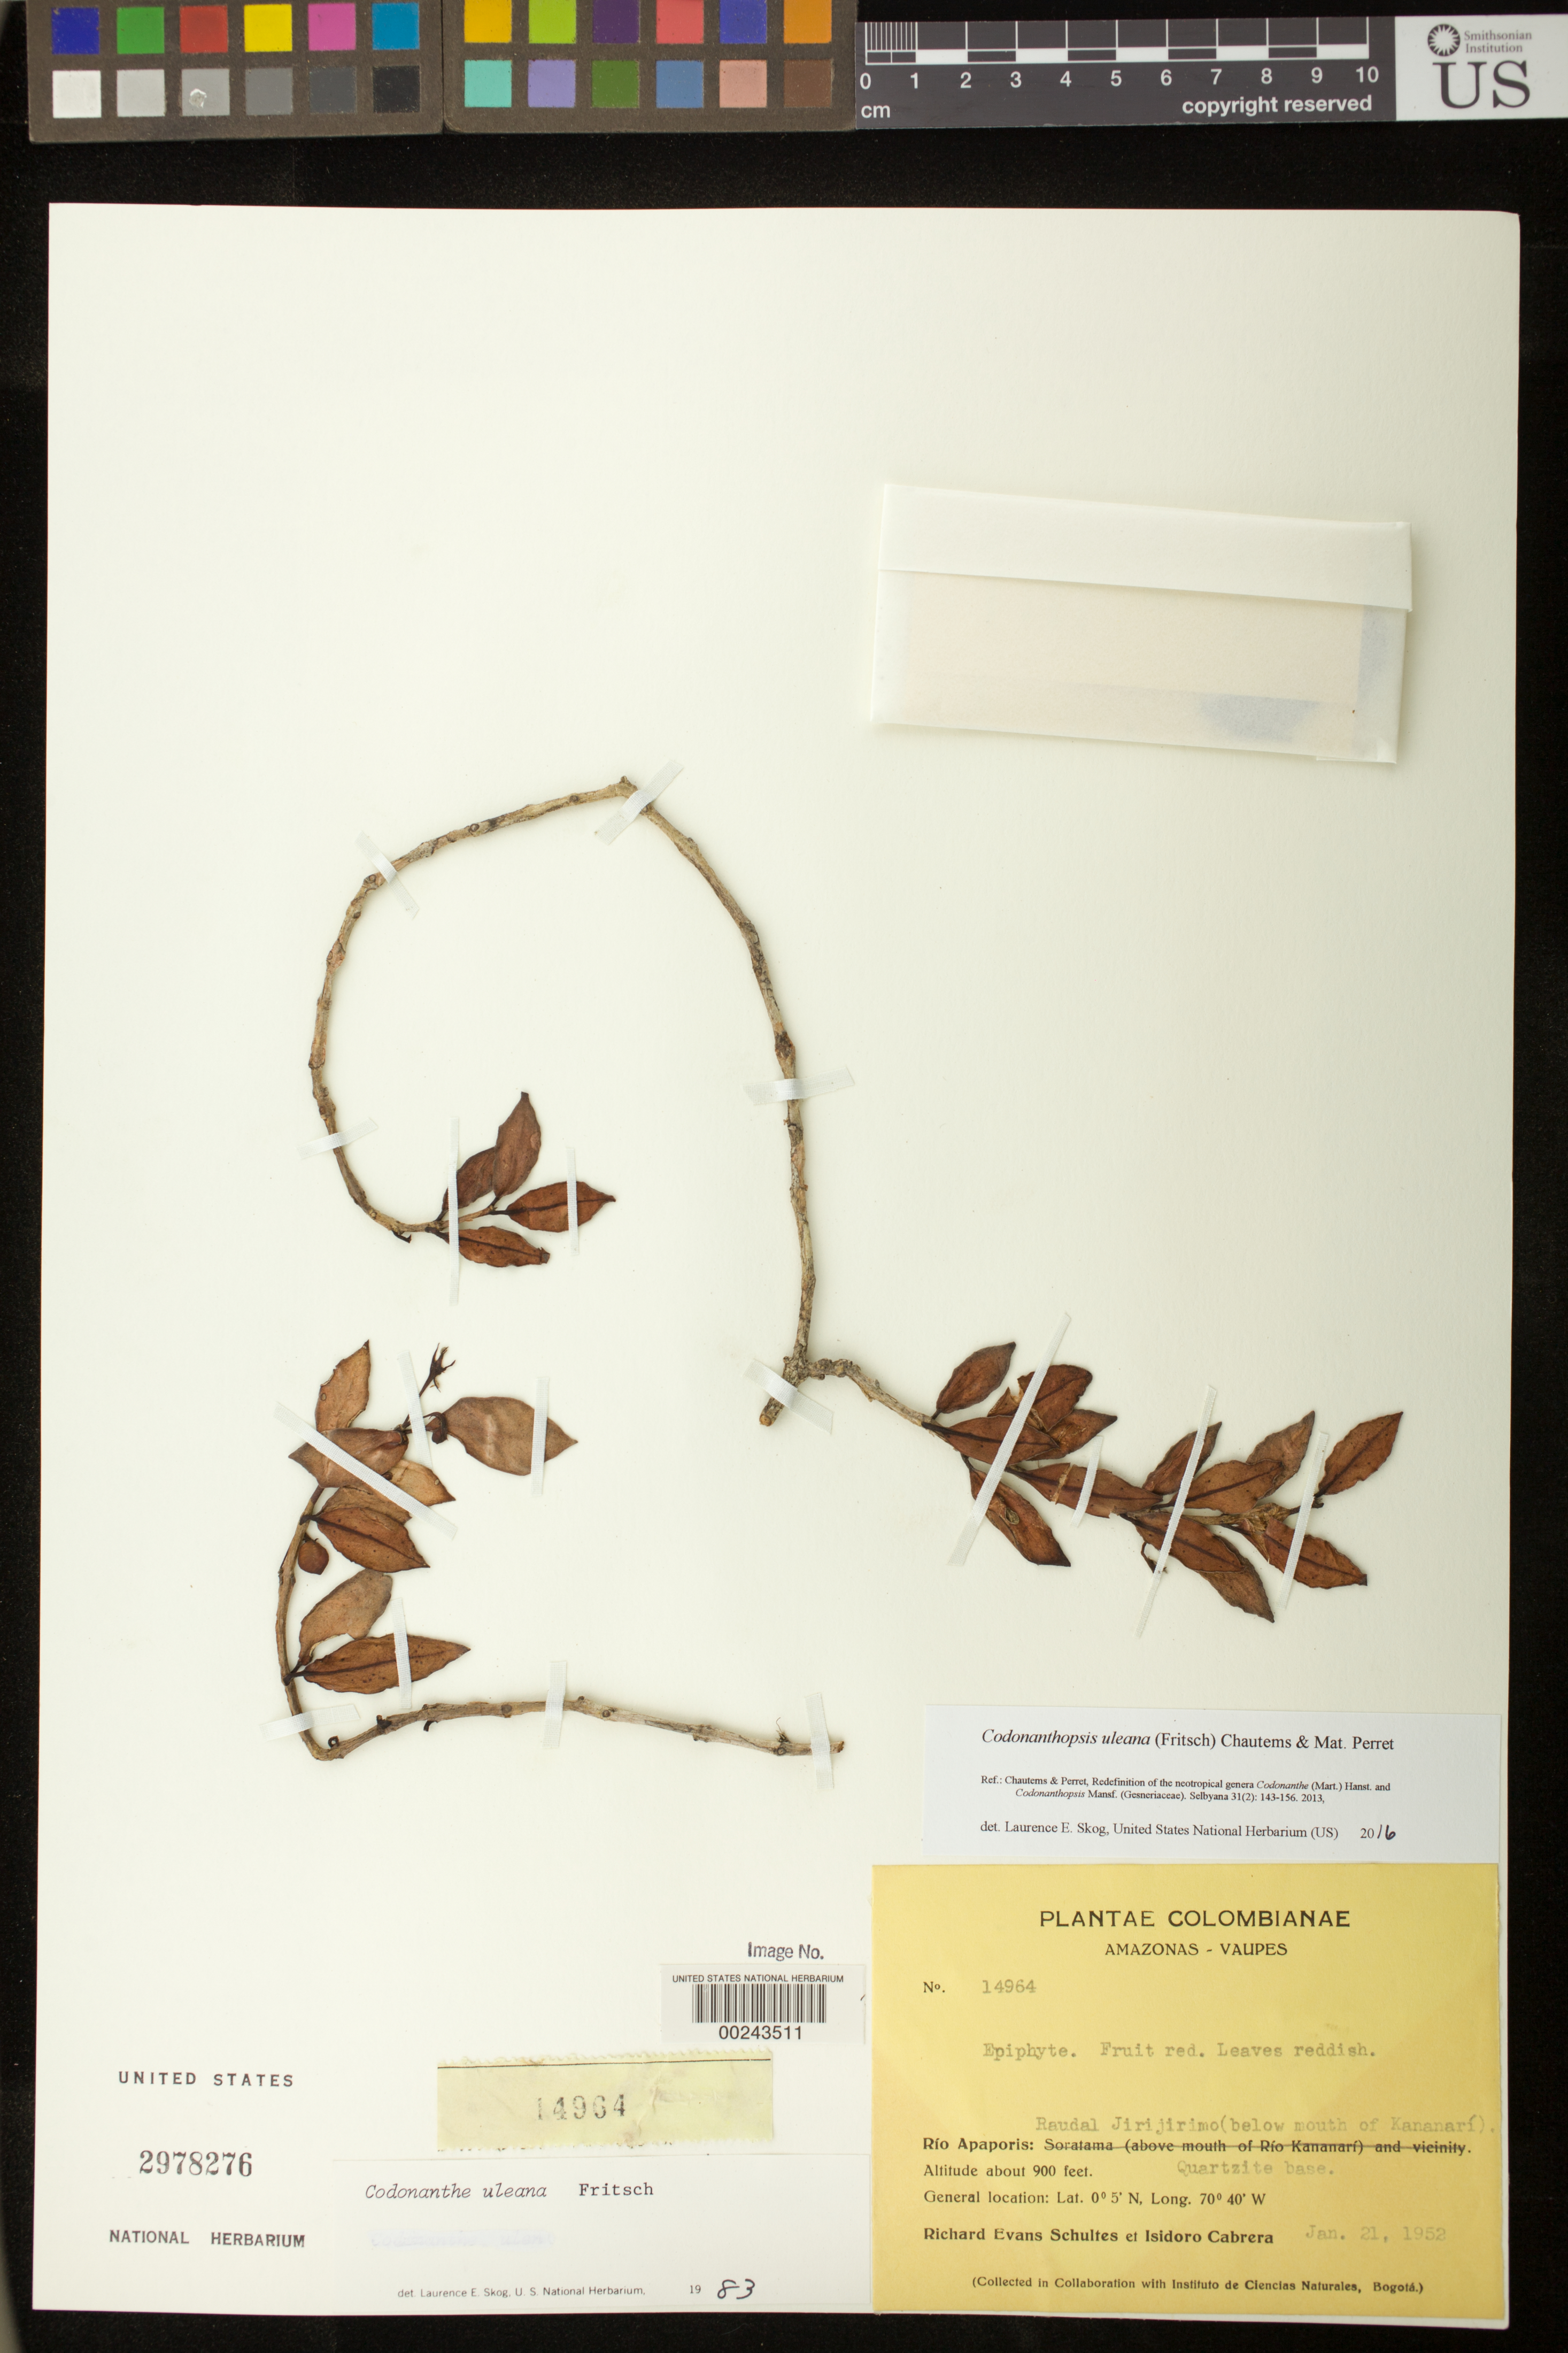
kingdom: Plantae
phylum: Tracheophyta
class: Magnoliopsida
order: Lamiales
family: Gesneriaceae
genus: Codonanthopsis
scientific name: Codonanthopsis uleana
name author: (Fritsch) Chautems & Mat.Perret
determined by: Skog, Laurence E.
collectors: R. E. Schultes & I. Cabrera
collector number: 14964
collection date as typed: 21 Jan 1952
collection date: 1952-01-21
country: Colombia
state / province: Amazônas / Vaupés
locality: Rio Apaporis, Raudal Jirijirimo (below mouth of Kananari)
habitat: Quartzite base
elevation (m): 274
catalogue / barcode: US 2978276